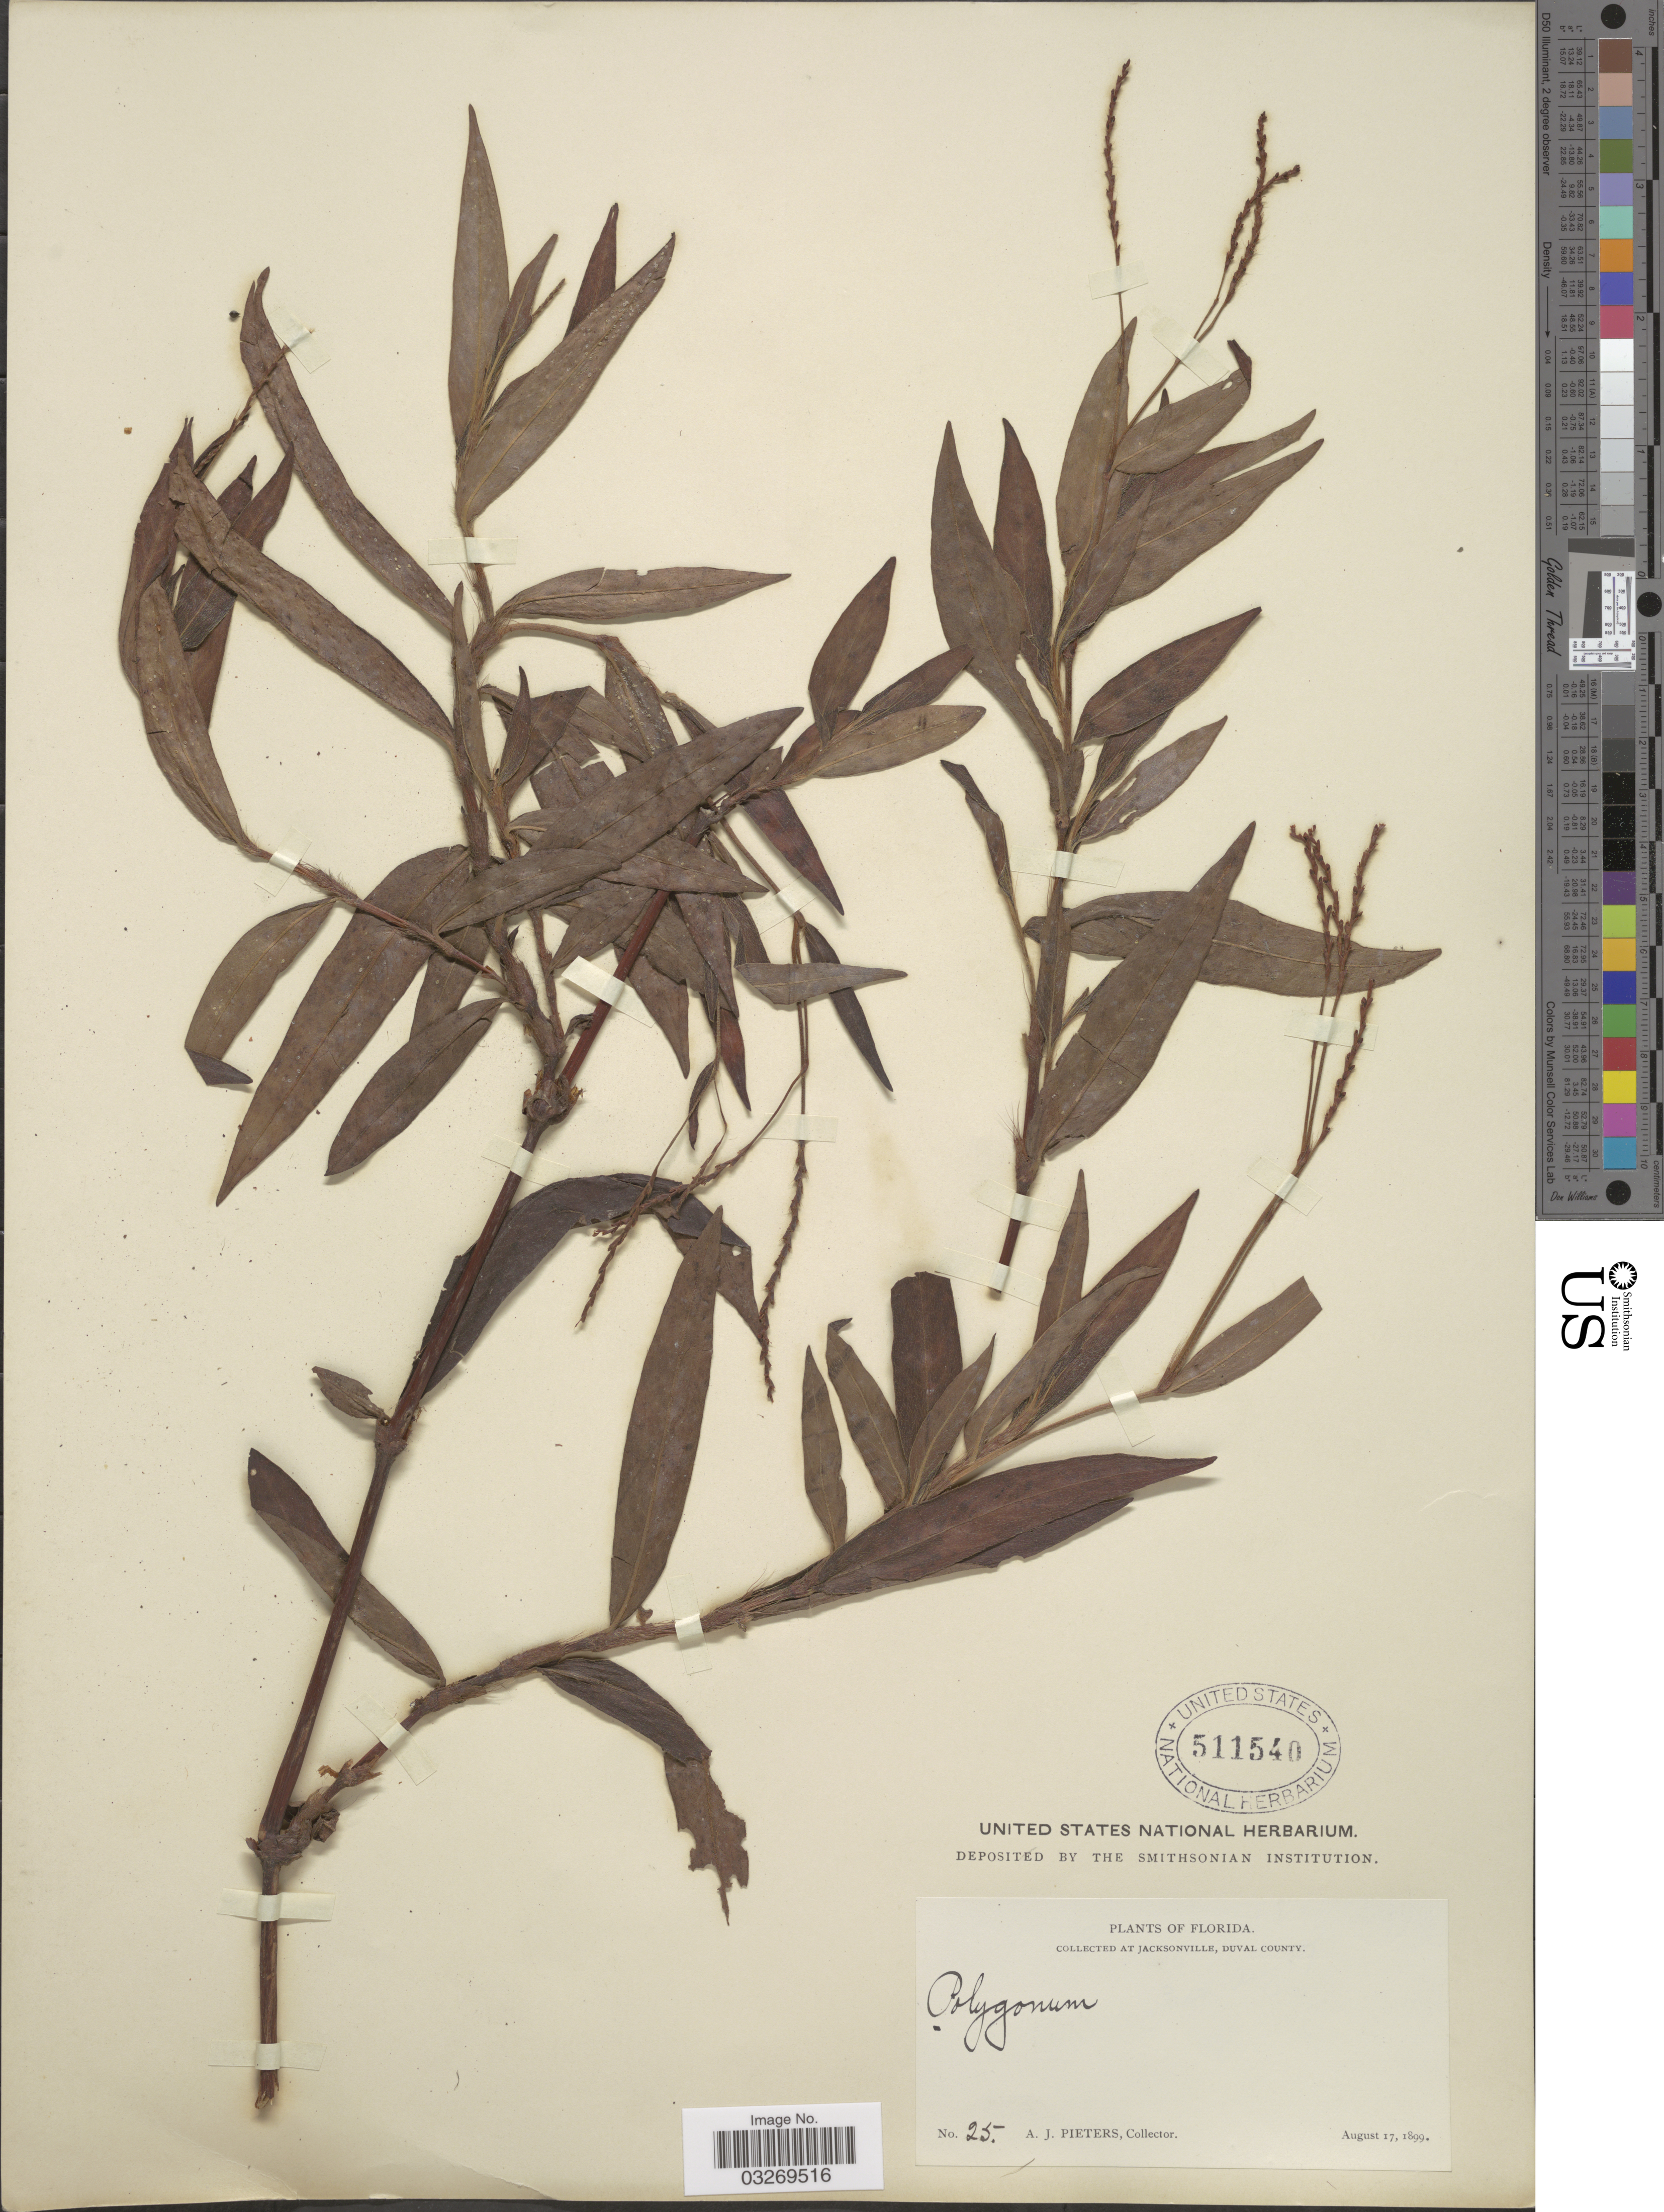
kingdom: Plantae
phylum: Tracheophyta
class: Magnoliopsida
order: Caryophyllales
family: Polygonaceae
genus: Persicaria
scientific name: Persicaria hirsuta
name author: (Walter) Small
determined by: Atha, D. E.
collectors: A. Pieters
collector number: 25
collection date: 1899-08-17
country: United States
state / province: Florida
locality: At Jacksonville, Duval County.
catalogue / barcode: US 511540